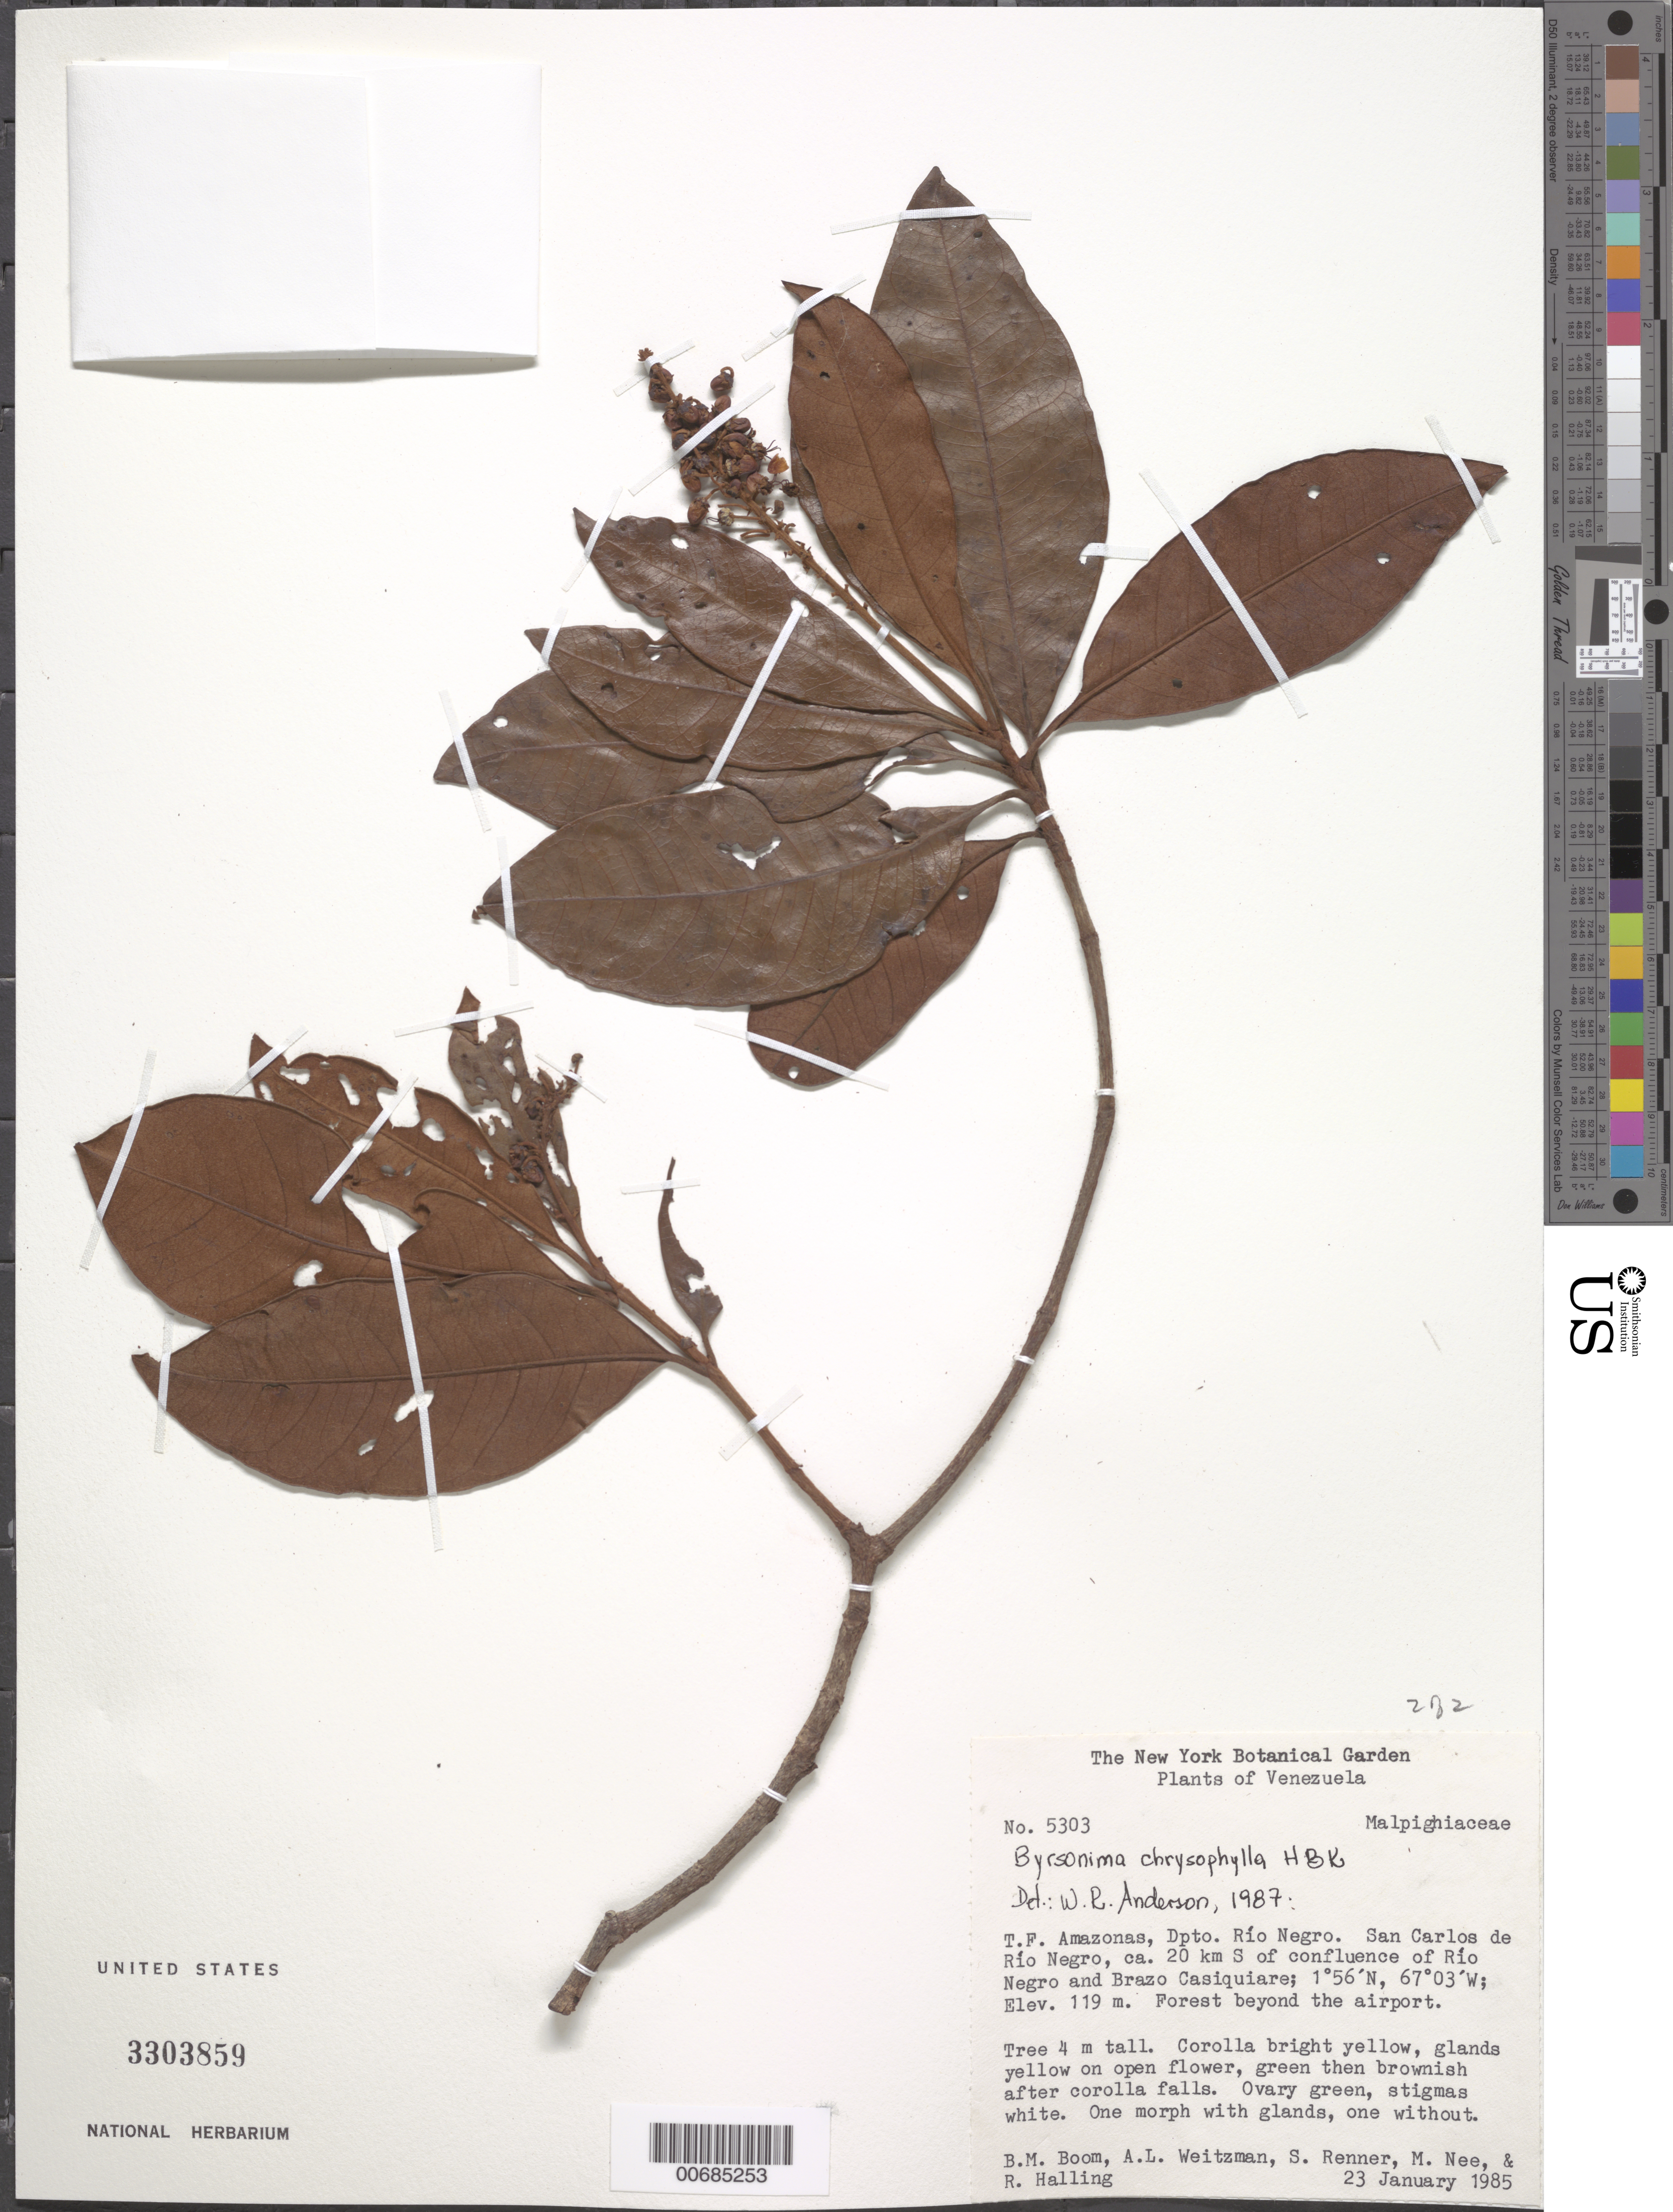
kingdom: Plantae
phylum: Tracheophyta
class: Magnoliopsida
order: Malpighiales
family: Malpighiaceae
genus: Byrsonima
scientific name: Byrsonima chrysophylla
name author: Kunth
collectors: B. M. Boom, A. L. Weitzman, S. S. Renner, M. Nee & R. Halling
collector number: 5303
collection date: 1985-01-23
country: Venezuela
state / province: Amazonas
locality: T.F. Amazonas, Dpto. Río Negro. San Carlos de Río Negro, ca. 20 km S of confluence of Río Negro and Brazo Casiquiare.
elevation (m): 119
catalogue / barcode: US 3303859